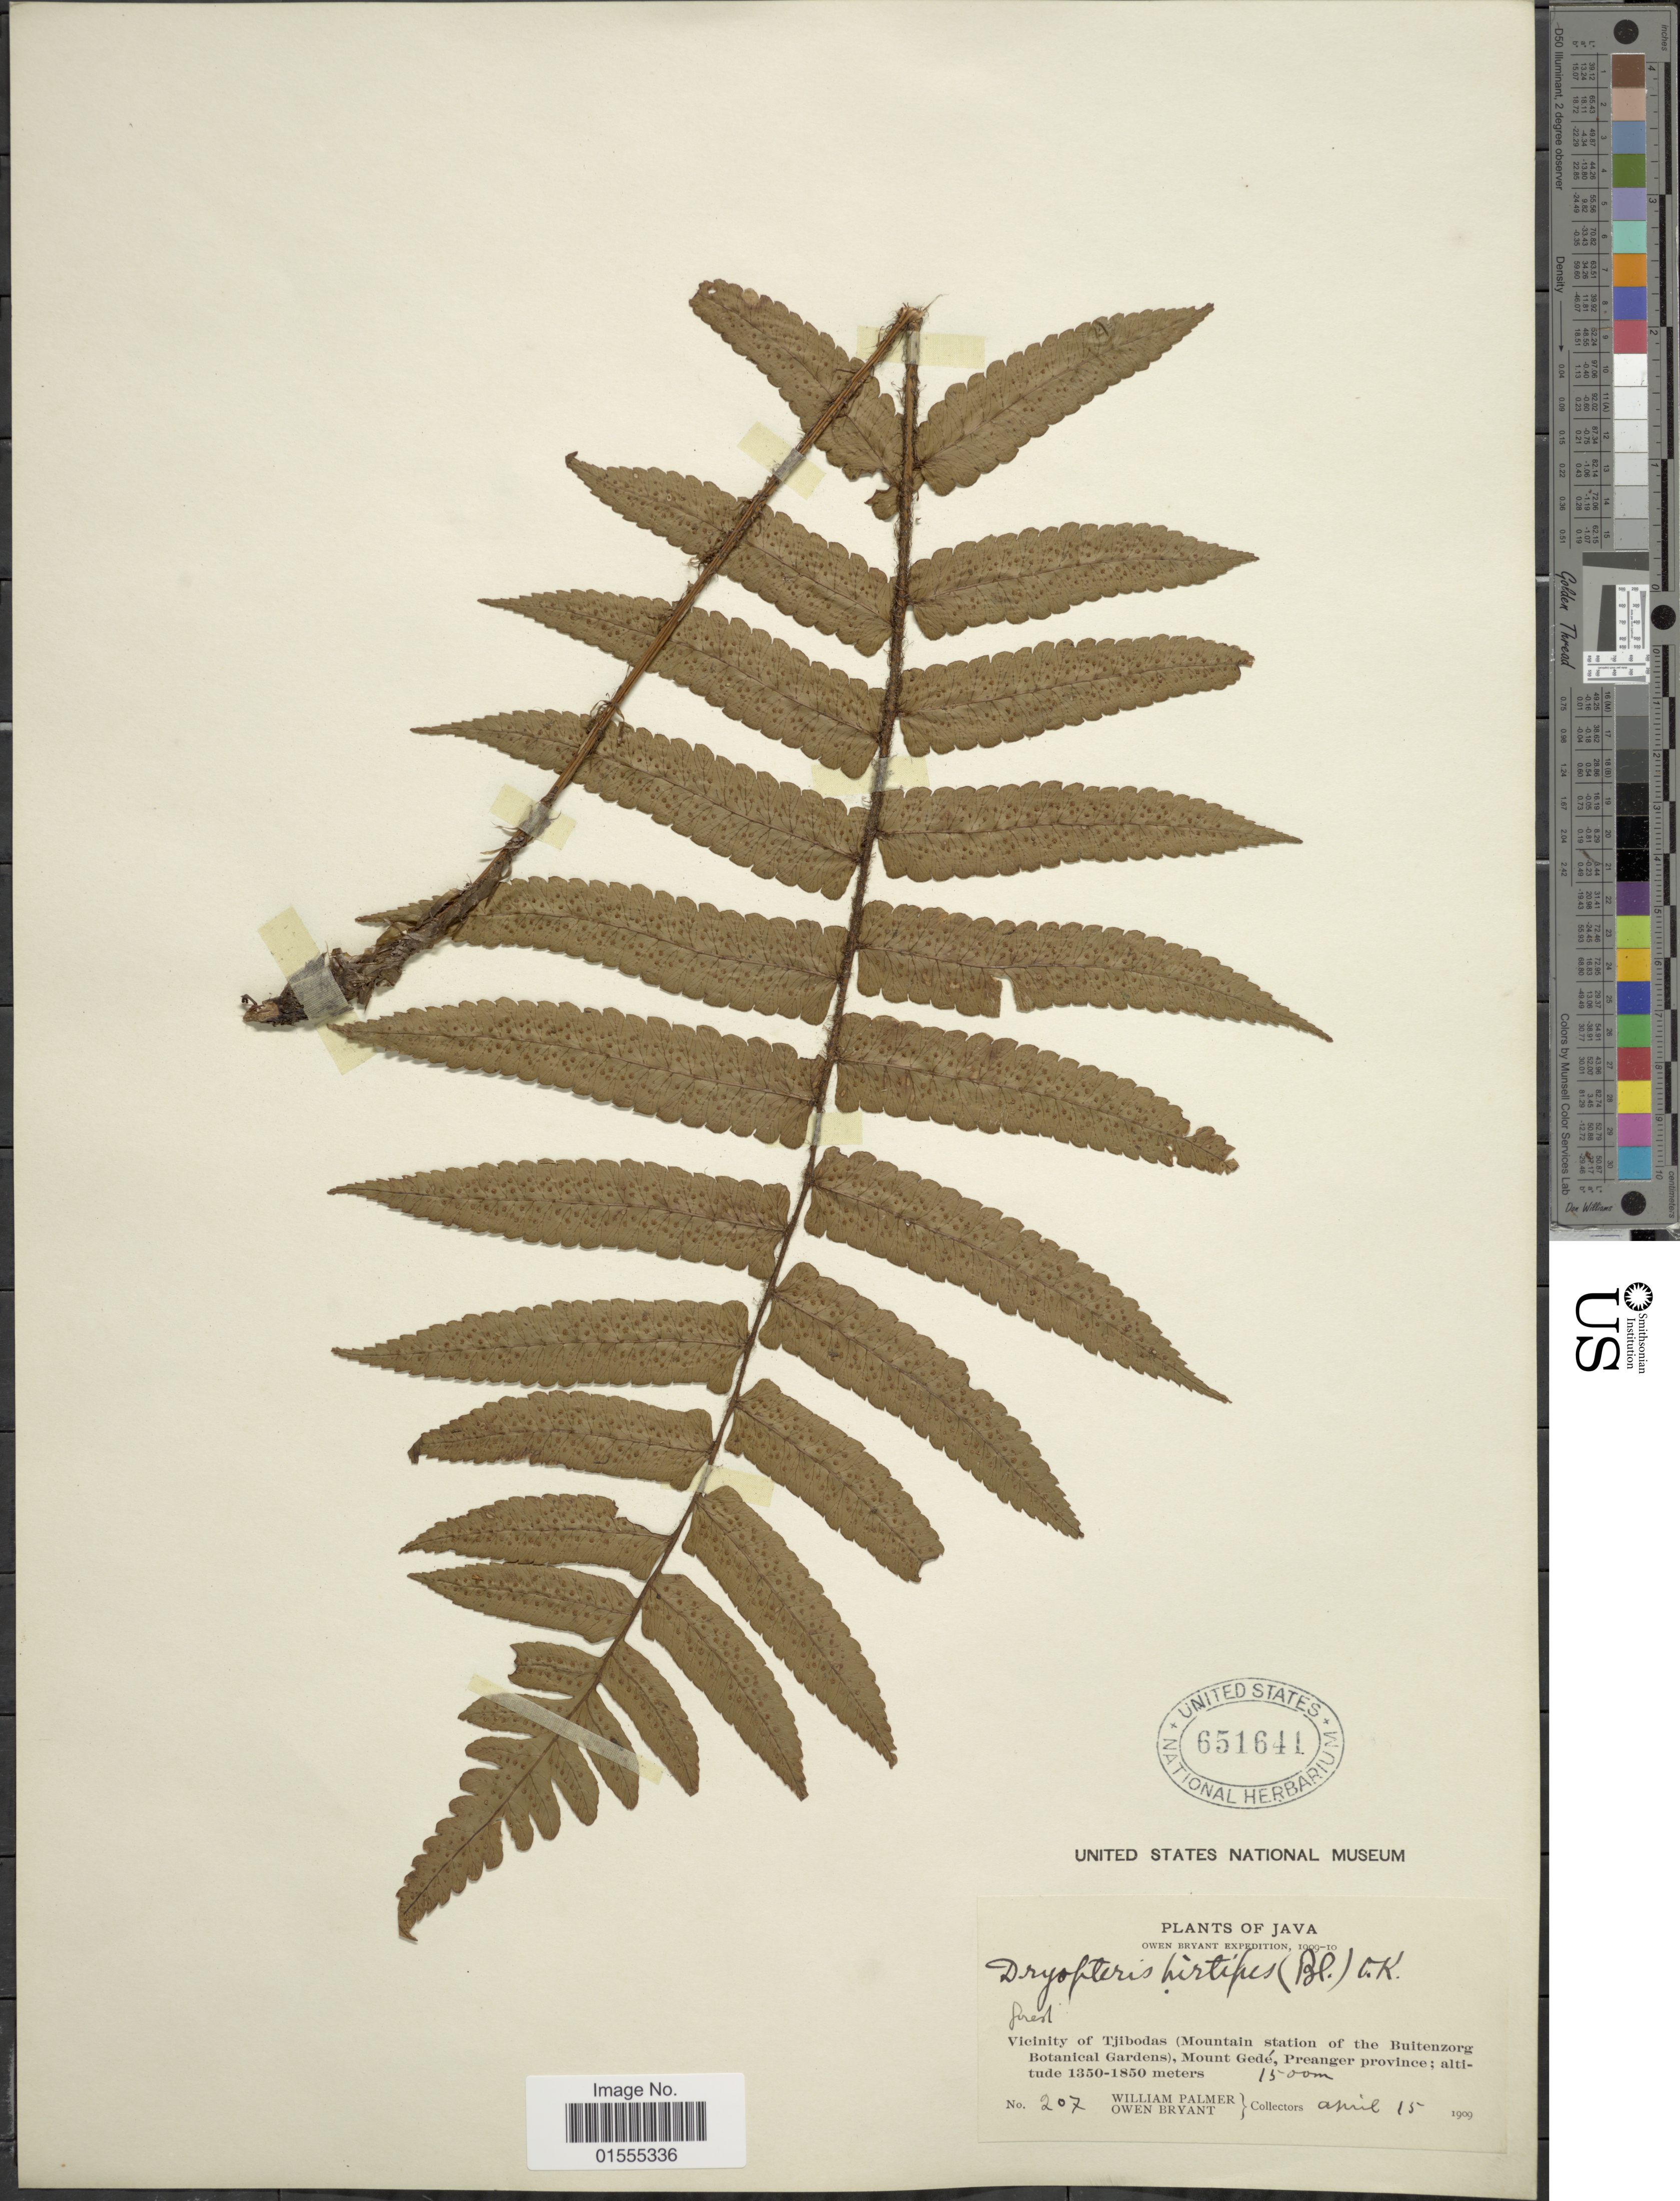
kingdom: Plantae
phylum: Tracheophyta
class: Polypodiopsida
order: Polypodiales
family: Dryopteridaceae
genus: Dryopteris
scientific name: Dryopteris hirtipes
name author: (Blume) Kuntze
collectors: W. Palmer & O. Bryant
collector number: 207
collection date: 1909-04-15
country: Indonesia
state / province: Java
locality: Vicinity of Tjibodas (Mountain station of the Buitenzorg Botanical Gardens), Mount Gedé, Preanger province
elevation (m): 1500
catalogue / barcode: US 651641